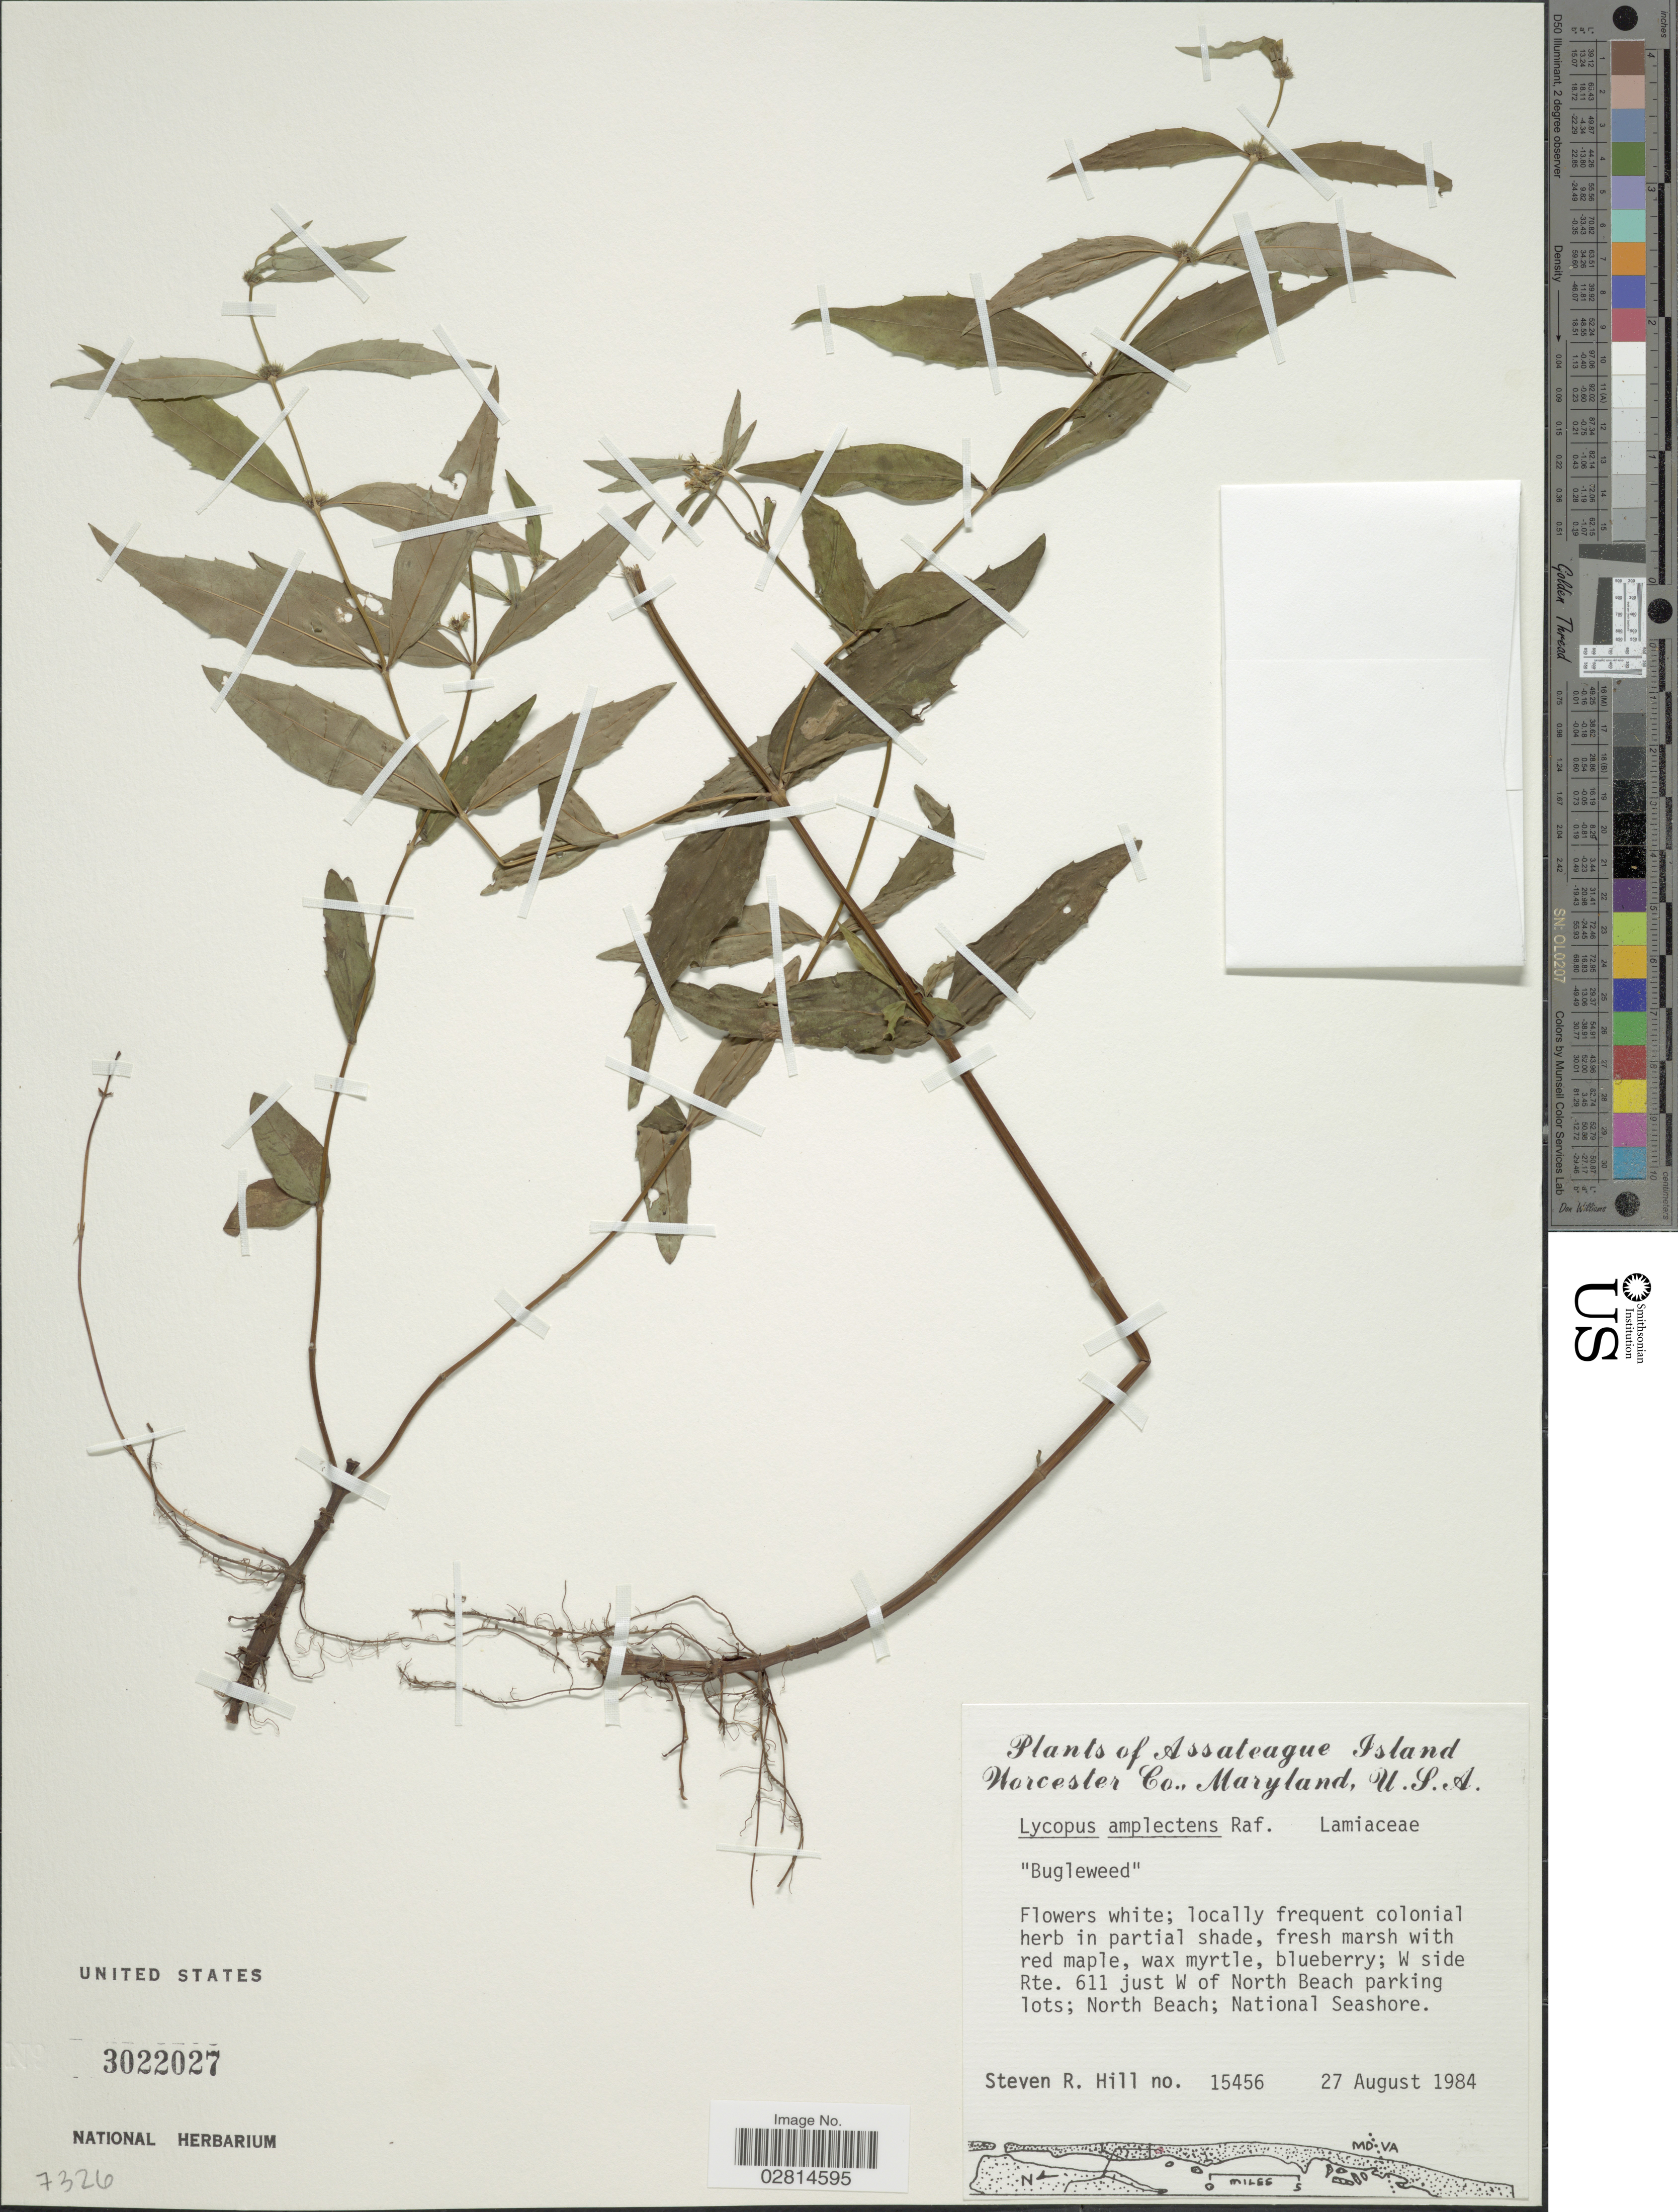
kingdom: Plantae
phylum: Tracheophyta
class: Magnoliopsida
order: Lamiales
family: Lamiaceae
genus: Lycopus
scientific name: Lycopus amplectens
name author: Raf.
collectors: S. Hill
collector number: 15456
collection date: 1984-08-27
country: United States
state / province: Maryland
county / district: Worcester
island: Assateague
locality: W side Rte. 611 just W of North Beach parking lots, Assateague Island National Seashore.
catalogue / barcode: US 3022027